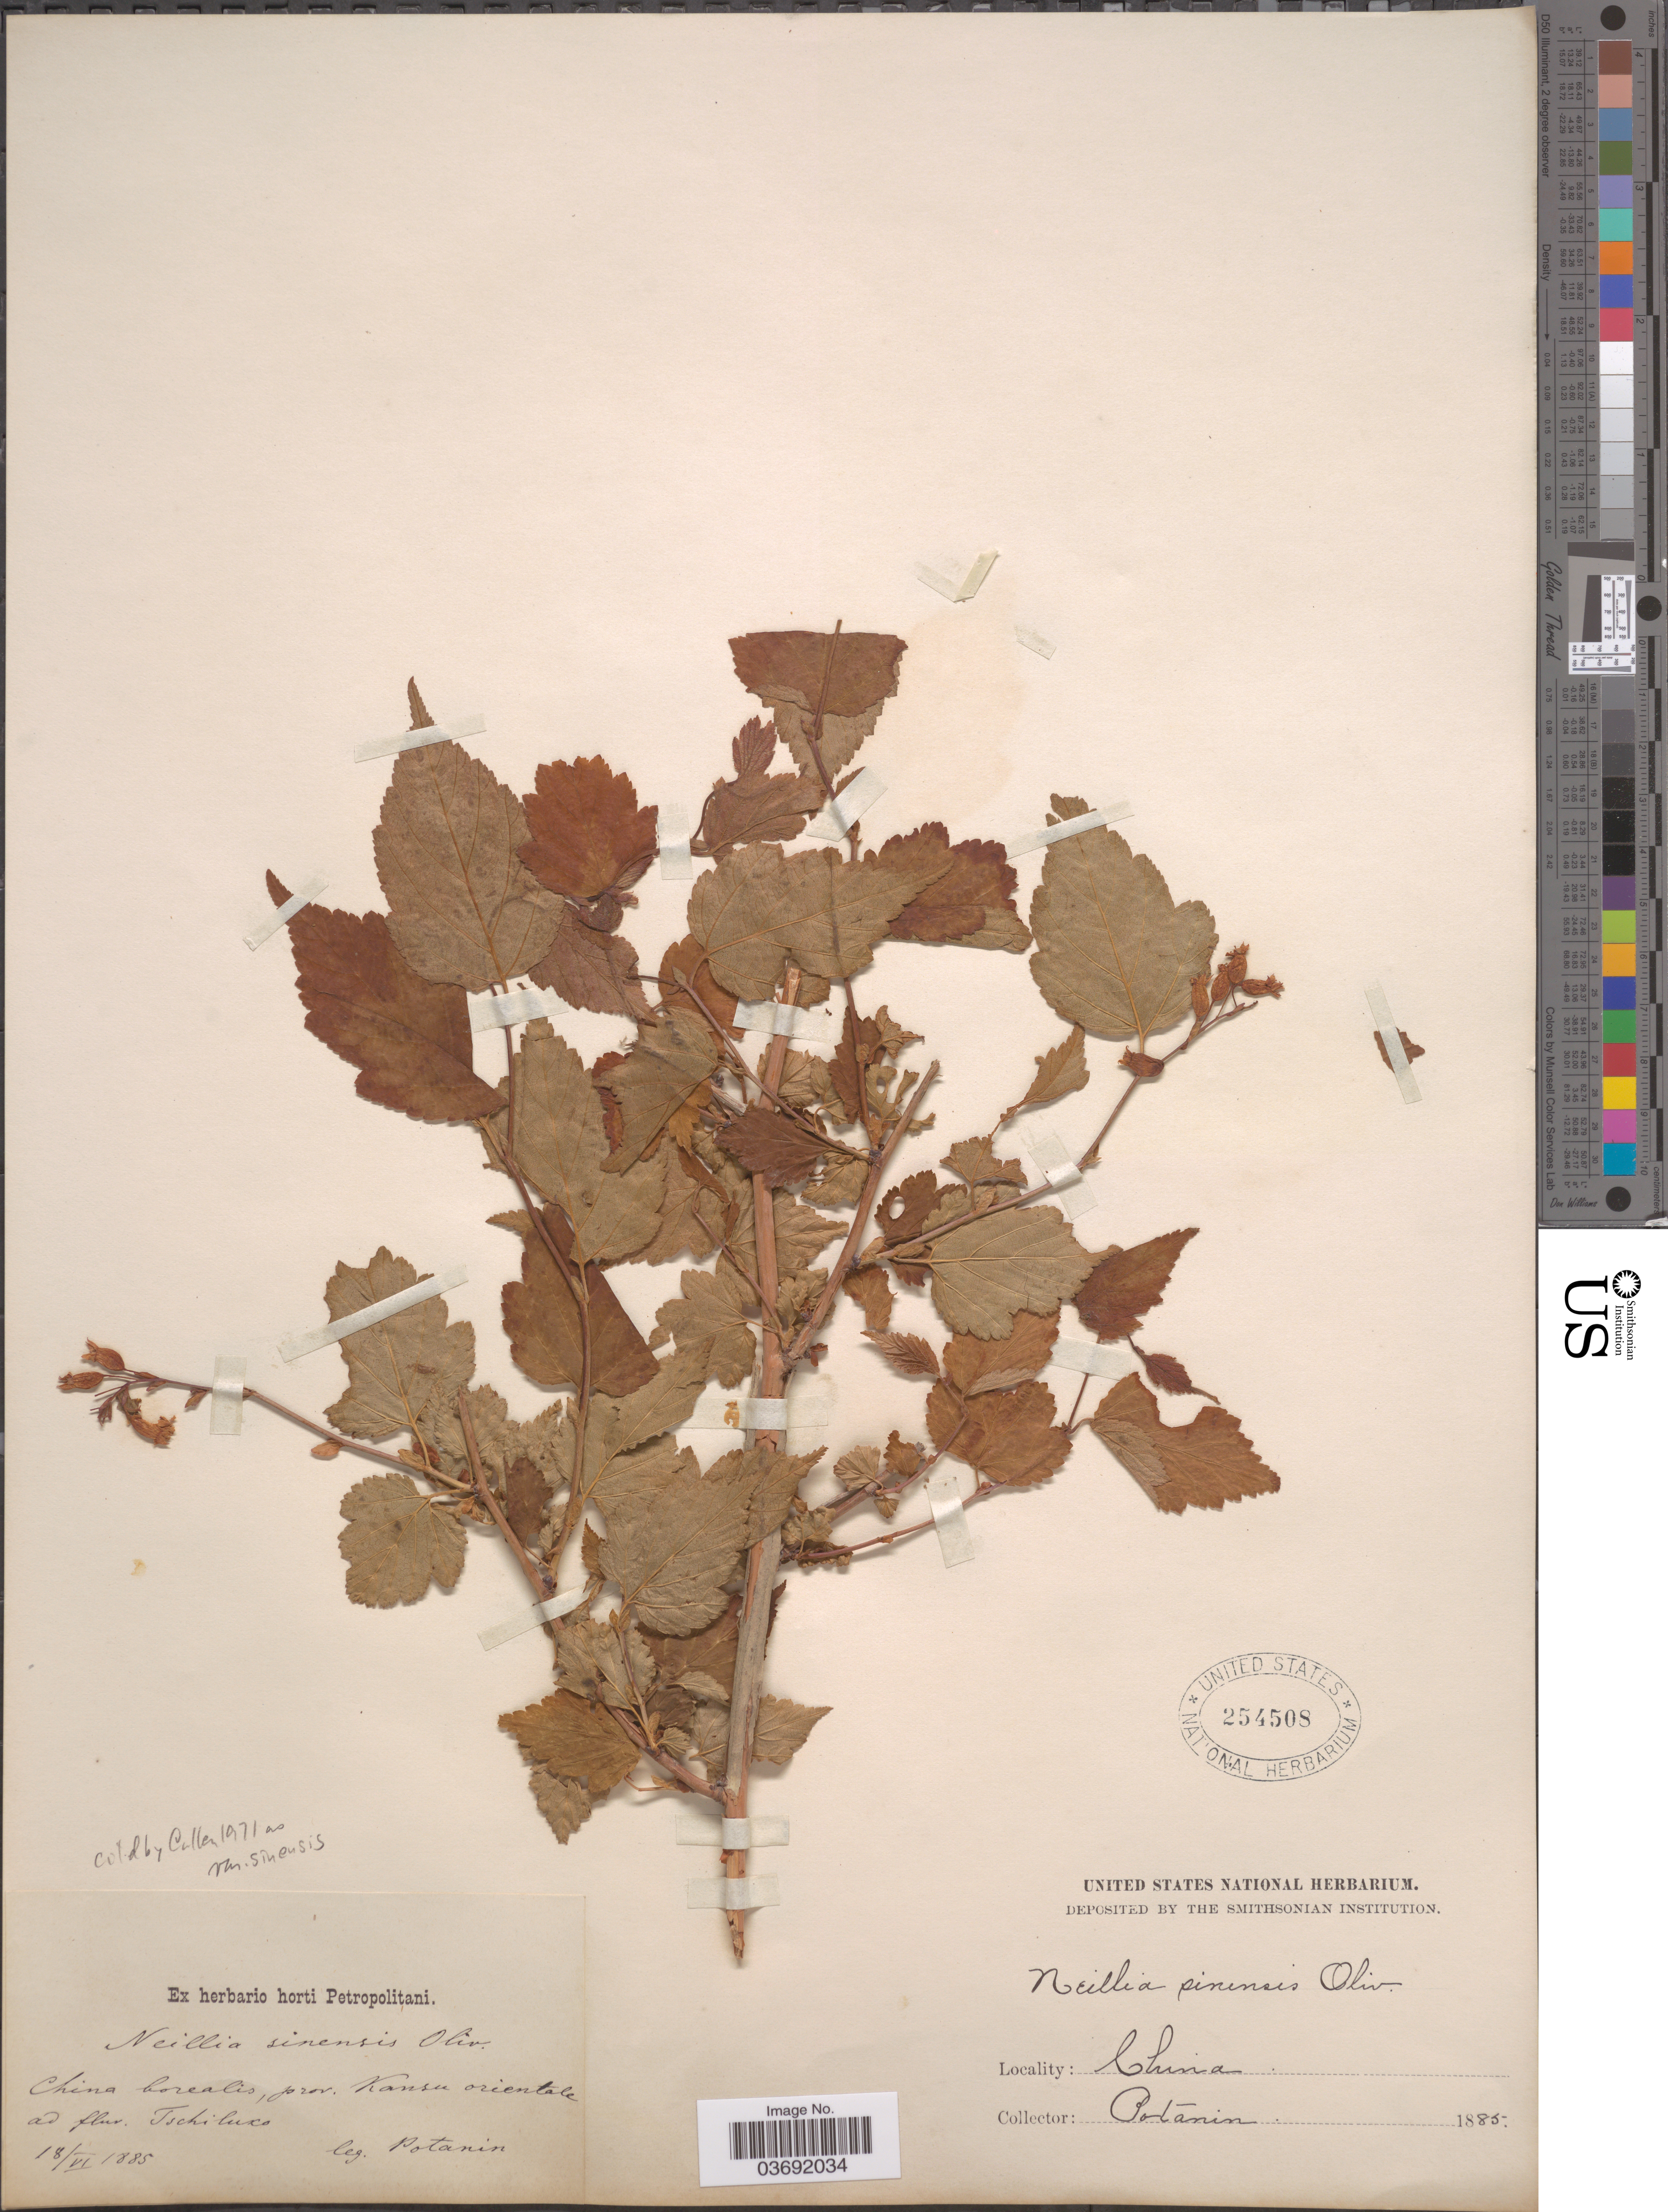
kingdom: Plantae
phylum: Tracheophyta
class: Magnoliopsida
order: Rosales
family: Rosaceae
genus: Neillia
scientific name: Neillia sinensis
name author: Oliv.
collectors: Potanin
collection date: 1885-06-18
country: China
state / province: Gansu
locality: China borealis, prov. Kansu orientale ad flor. Tschiluco.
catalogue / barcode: US 254508